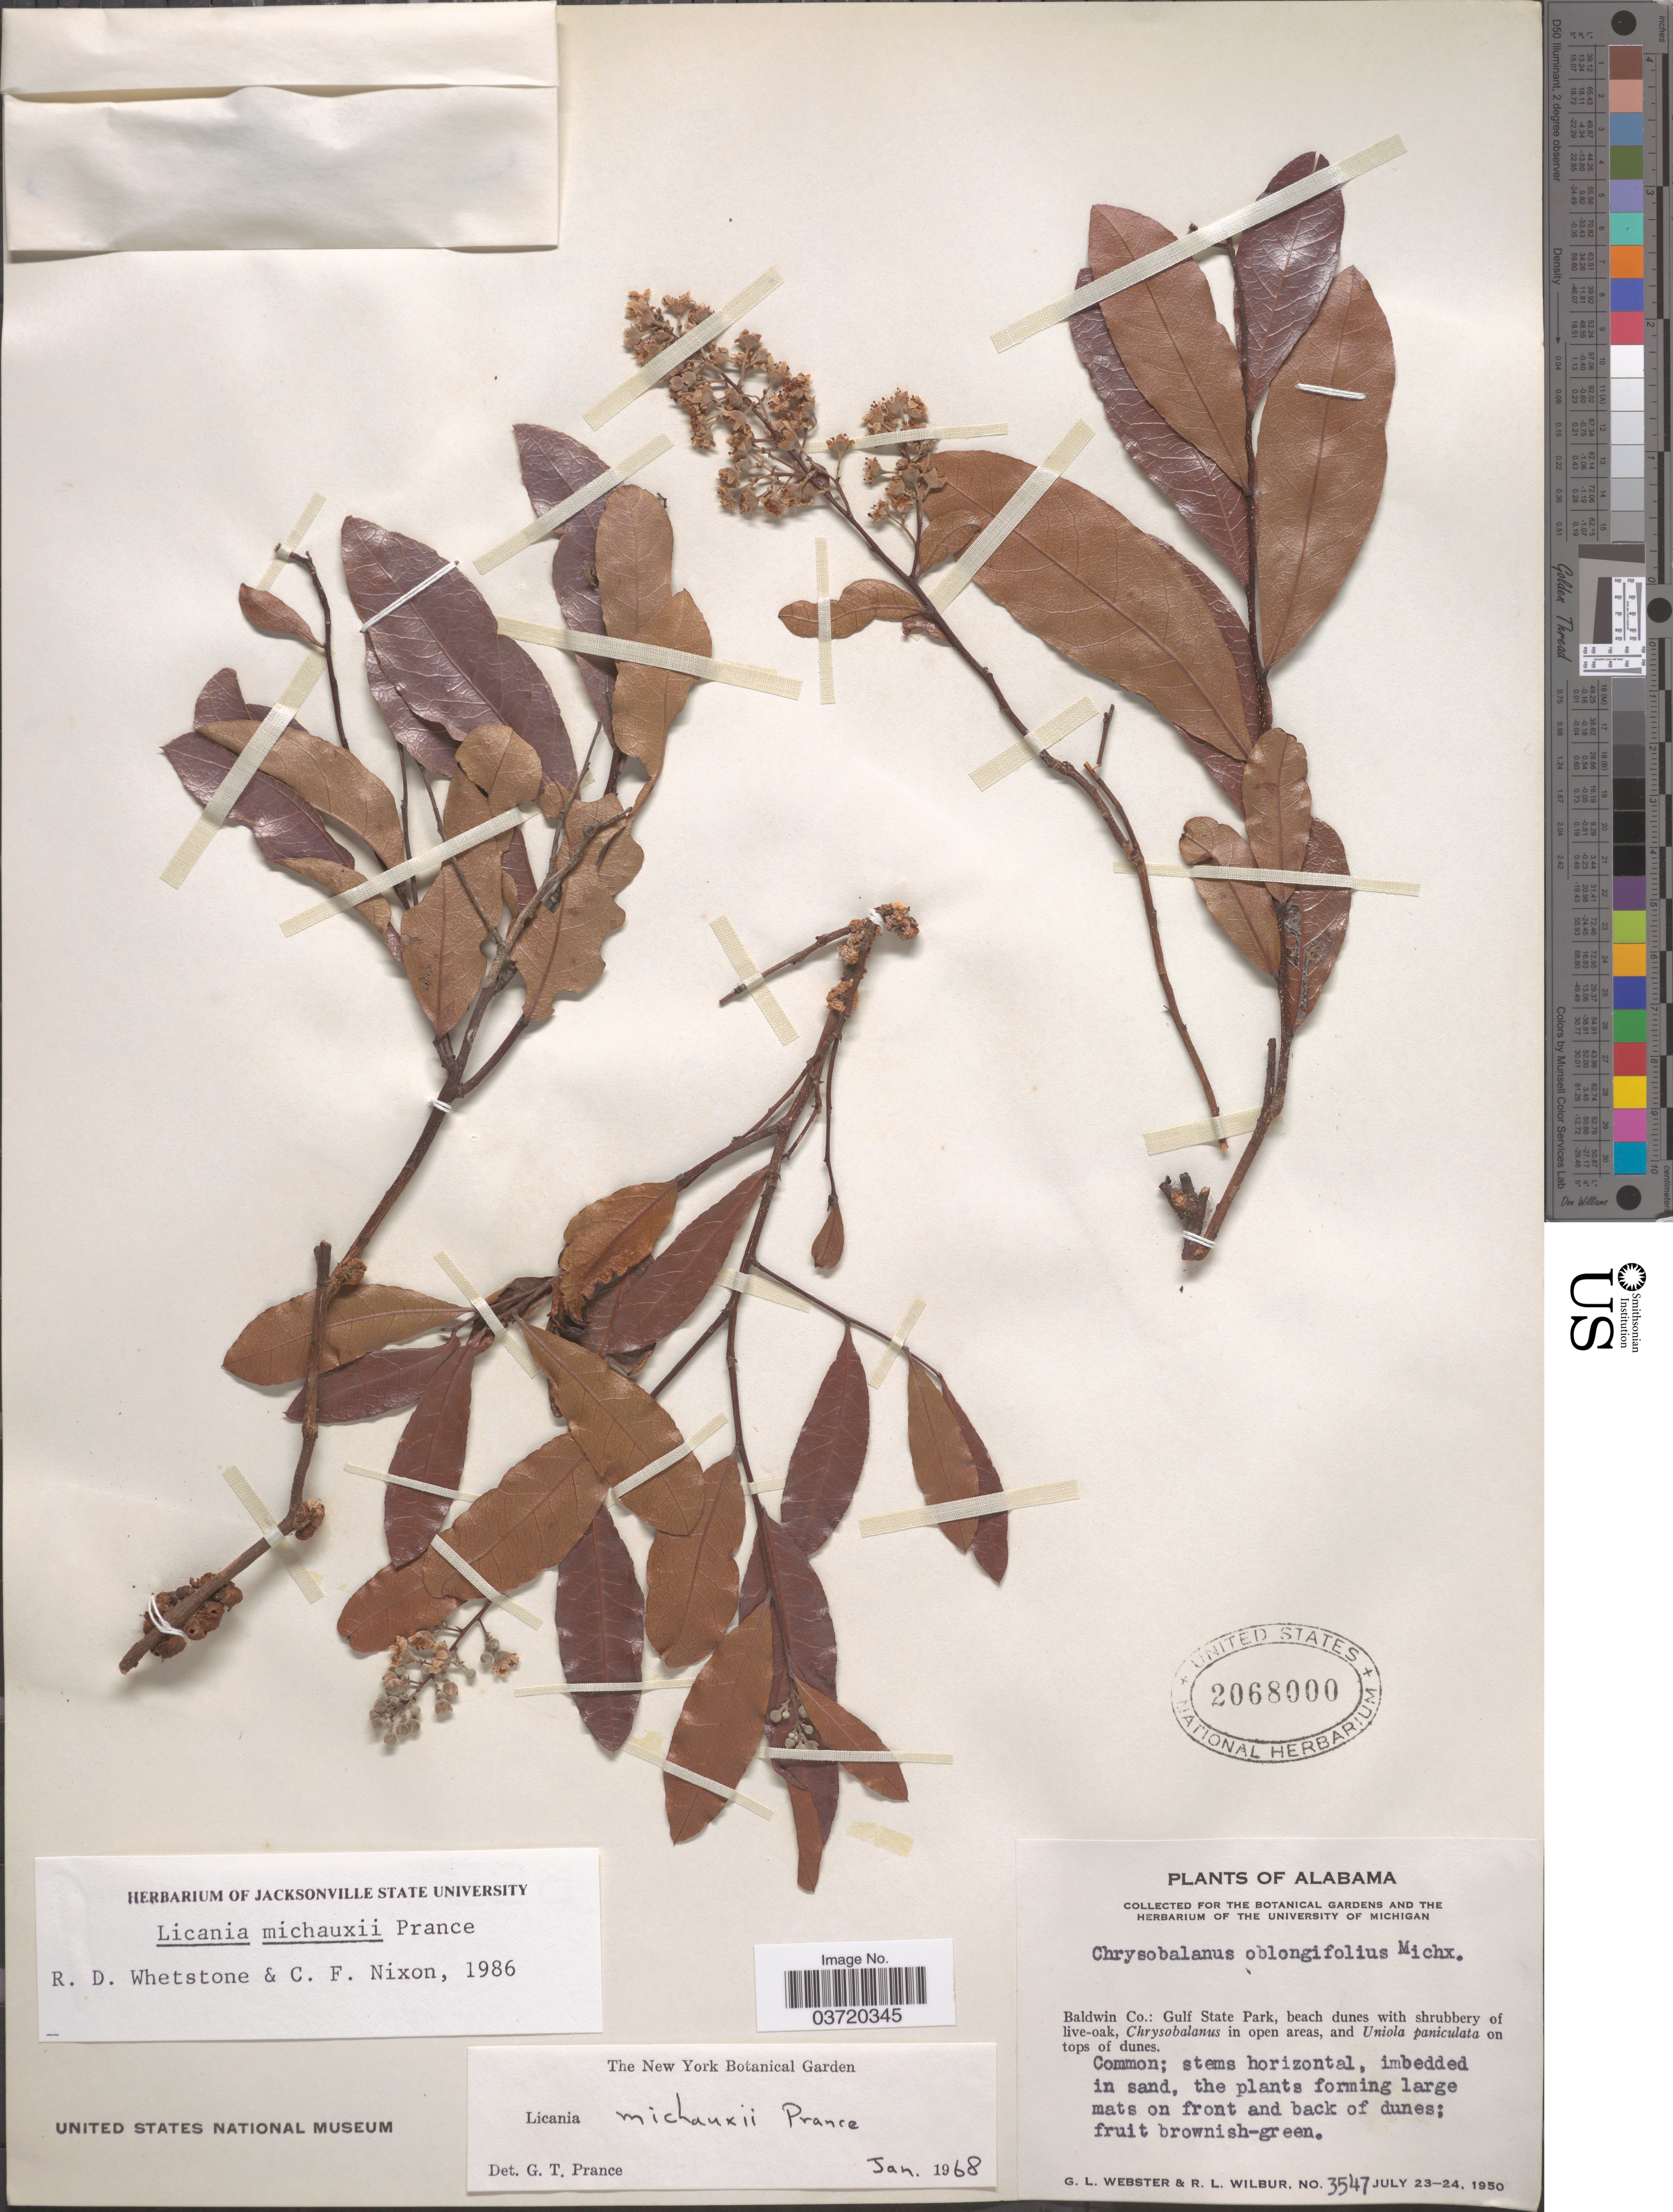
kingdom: Plantae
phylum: Tracheophyta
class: Magnoliopsida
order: Malpighiales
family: Chrysobalanaceae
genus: Geobalanus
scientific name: Geobalanus oblongifolius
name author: (Michx.) Small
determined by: Strong, M. T., (US), Smithsonian Institution - National Museum of Natural History (UNITED STATES)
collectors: G. L. Webster & R. L. Wilbur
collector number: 3547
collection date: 1950-07-23/1950-07-24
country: United States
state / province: Alabama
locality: Baldwin Co.: Gulf State Park, beach dunes with shrubbery of live-oak.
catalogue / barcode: US 2068000